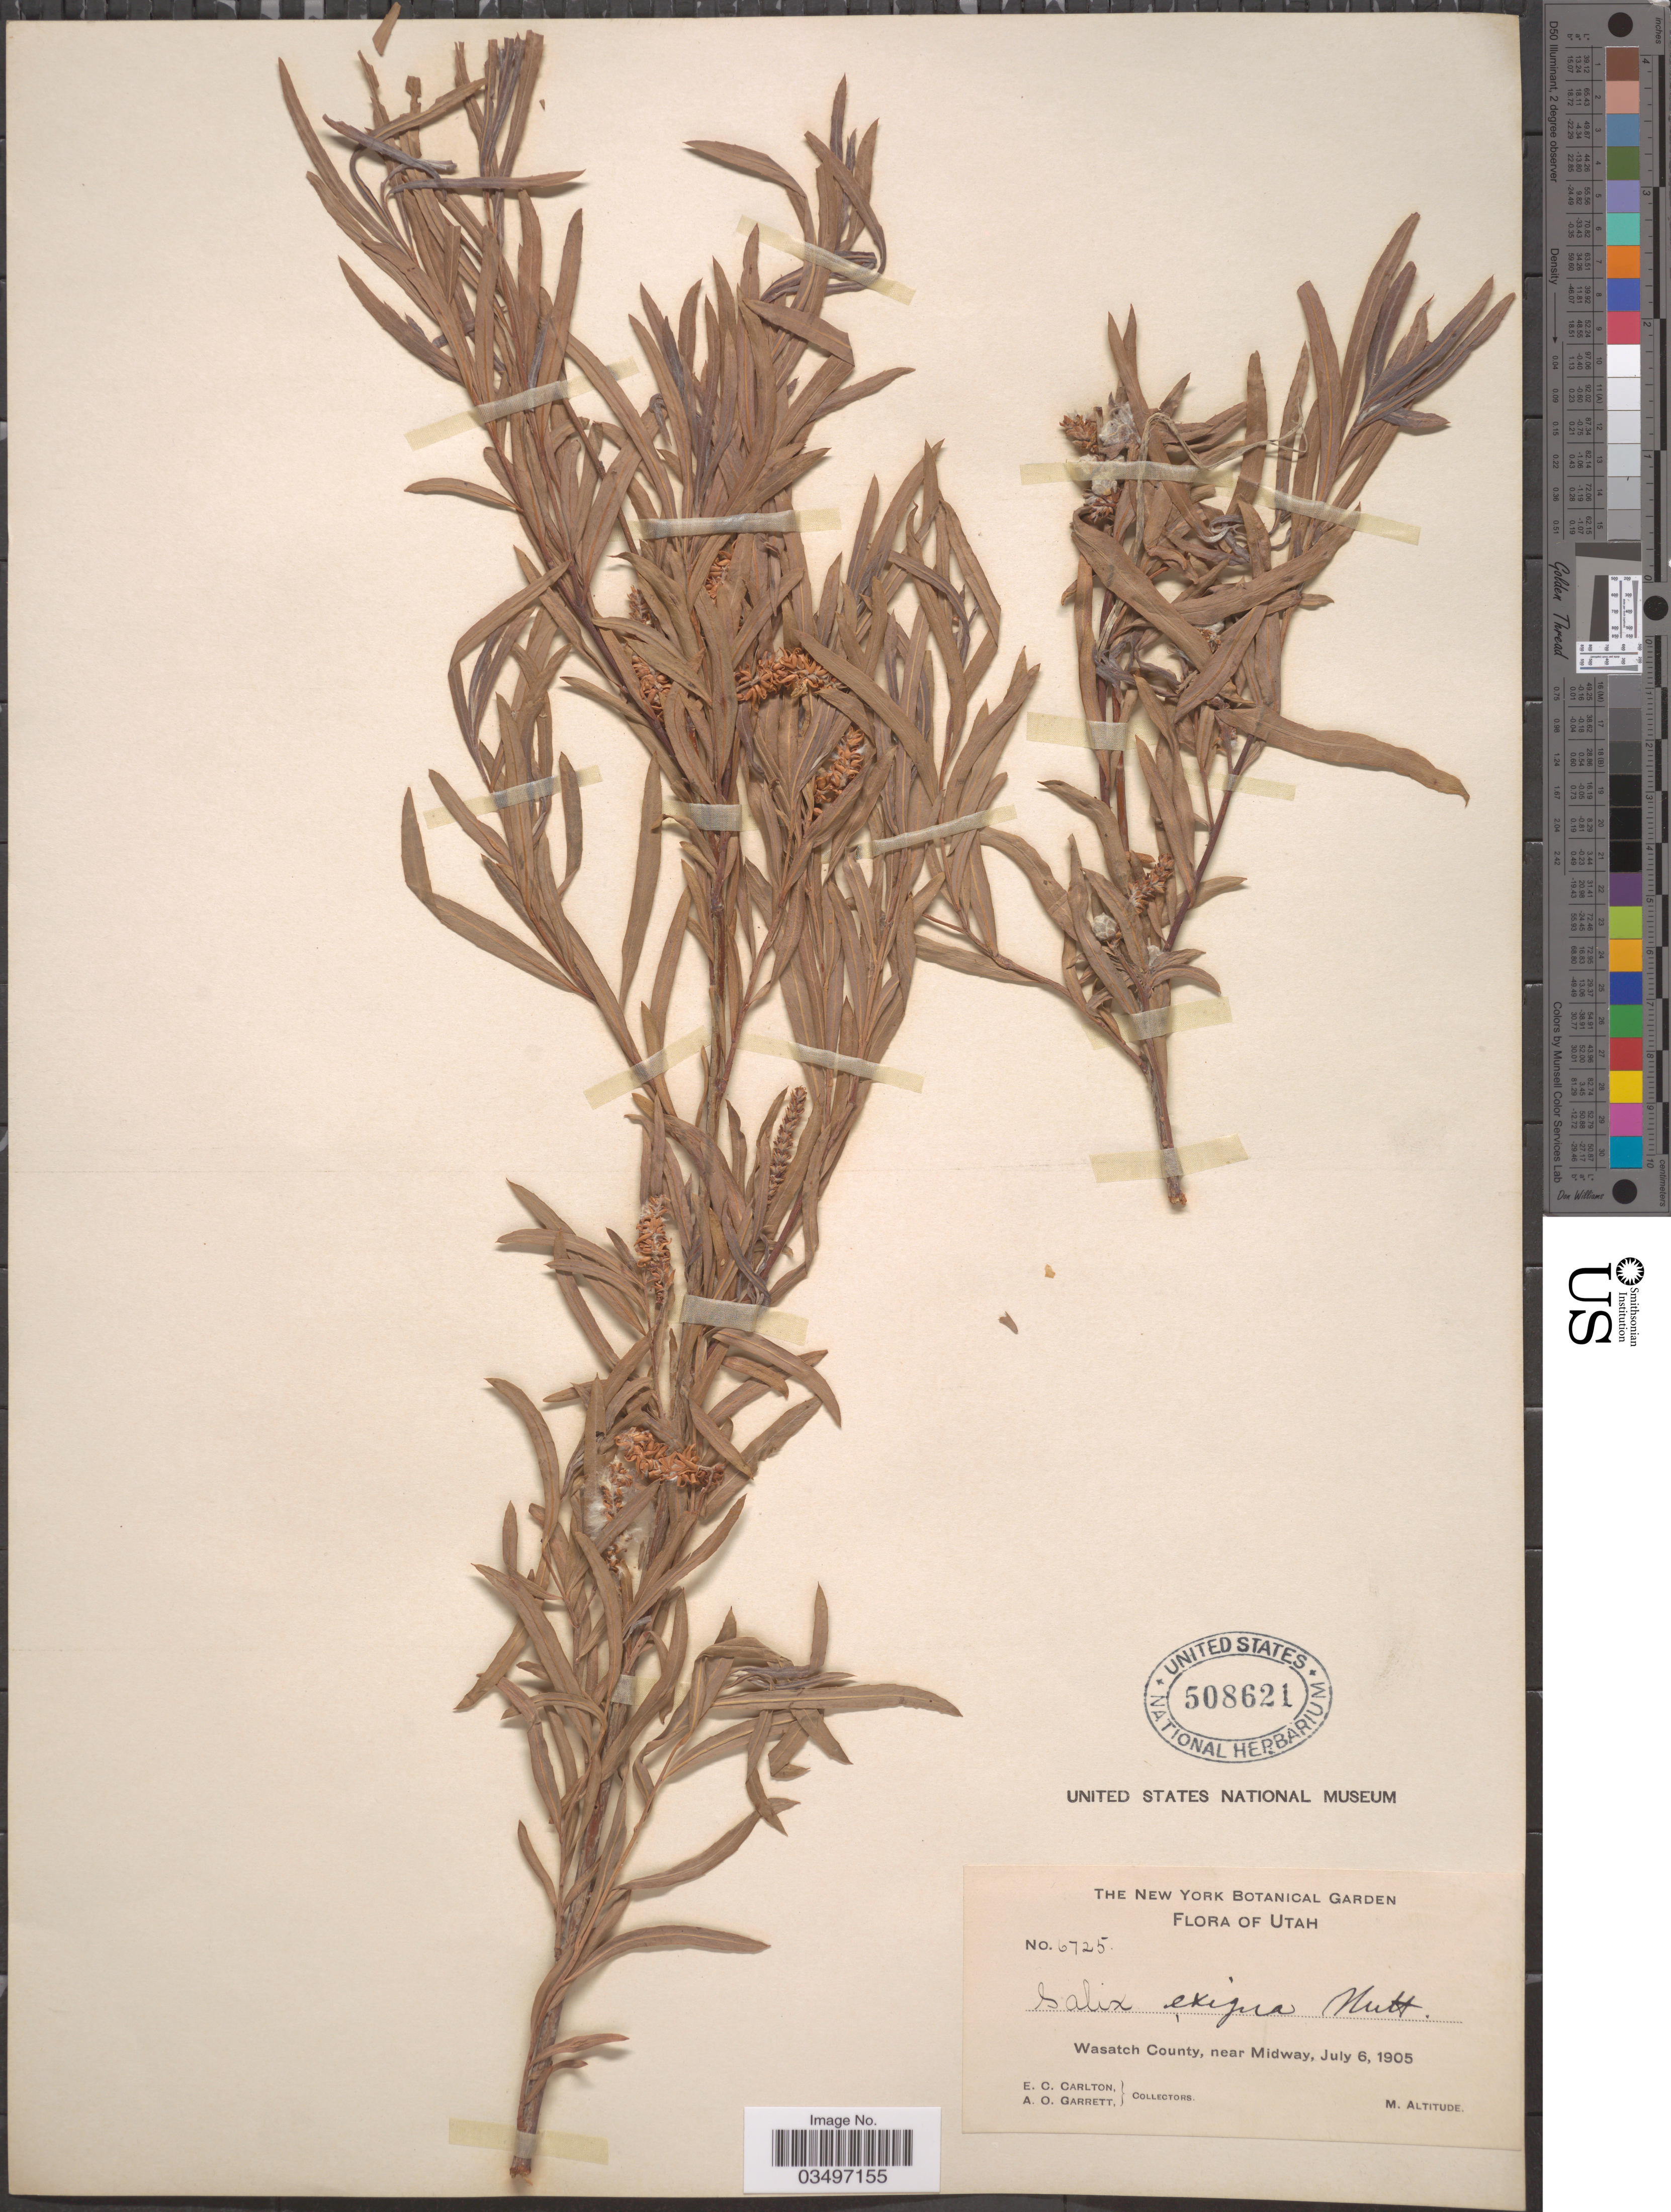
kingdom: Plantae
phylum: Tracheophyta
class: Magnoliopsida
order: Malpighiales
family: Salicaceae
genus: Salix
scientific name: Salix exigua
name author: Nutt.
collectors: E. Carlton & A. O. Garrett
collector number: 6725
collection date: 1905-07-06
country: United States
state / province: Utah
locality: Wasatch County, near Midway.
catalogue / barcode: US 508621